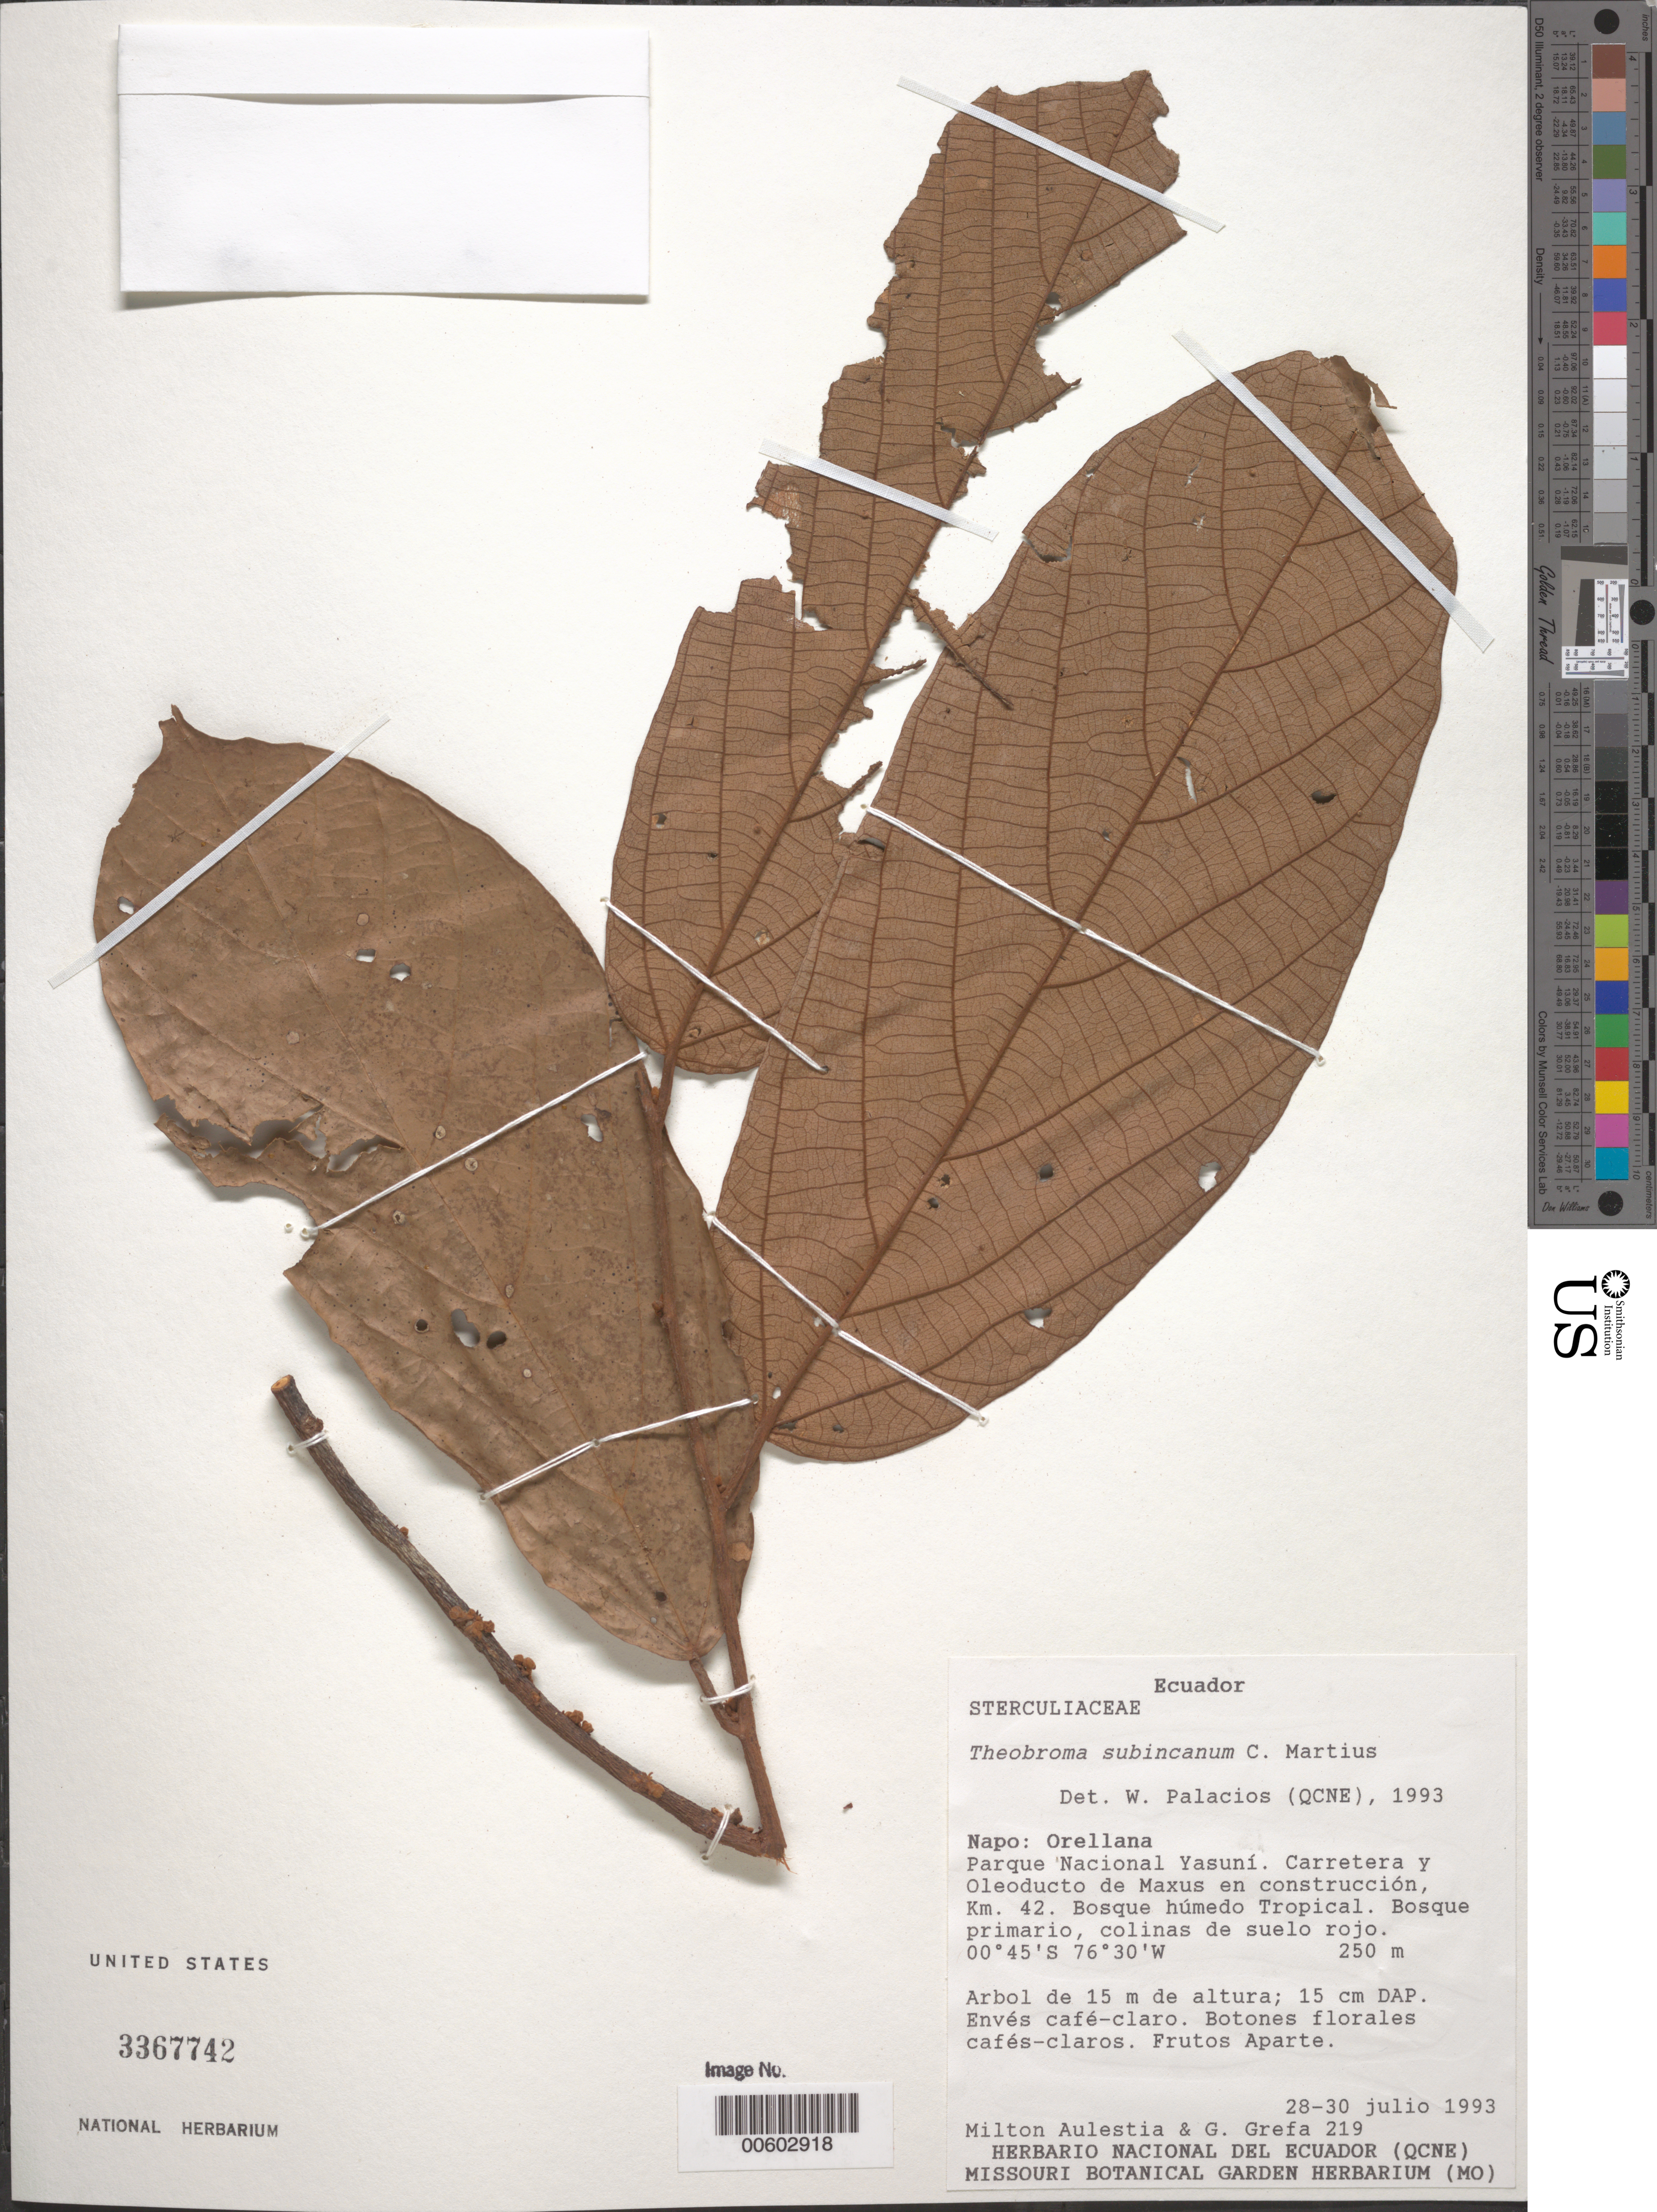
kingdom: Plantae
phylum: Tracheophyta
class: Magnoliopsida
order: Malvales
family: Malvaceae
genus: Theobroma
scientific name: Theobroma subincanum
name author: Mart.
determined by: Palacios, W., (QCA), Pontificia Universidad Católica del Ecuador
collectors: M. Aulestia & G. Grefa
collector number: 219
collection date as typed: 28 Jul 1993 to 30 Jul 1993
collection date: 1993-07-28/1993-07-30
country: Ecuador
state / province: Napo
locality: Orellana. Parque Nacional Yasuní, Carretera y oleoducto de Maxus en construcción, km 42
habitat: Bosque húmedo tropical, bosque primario, colinas de suelo rojo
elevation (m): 250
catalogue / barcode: US 3367742